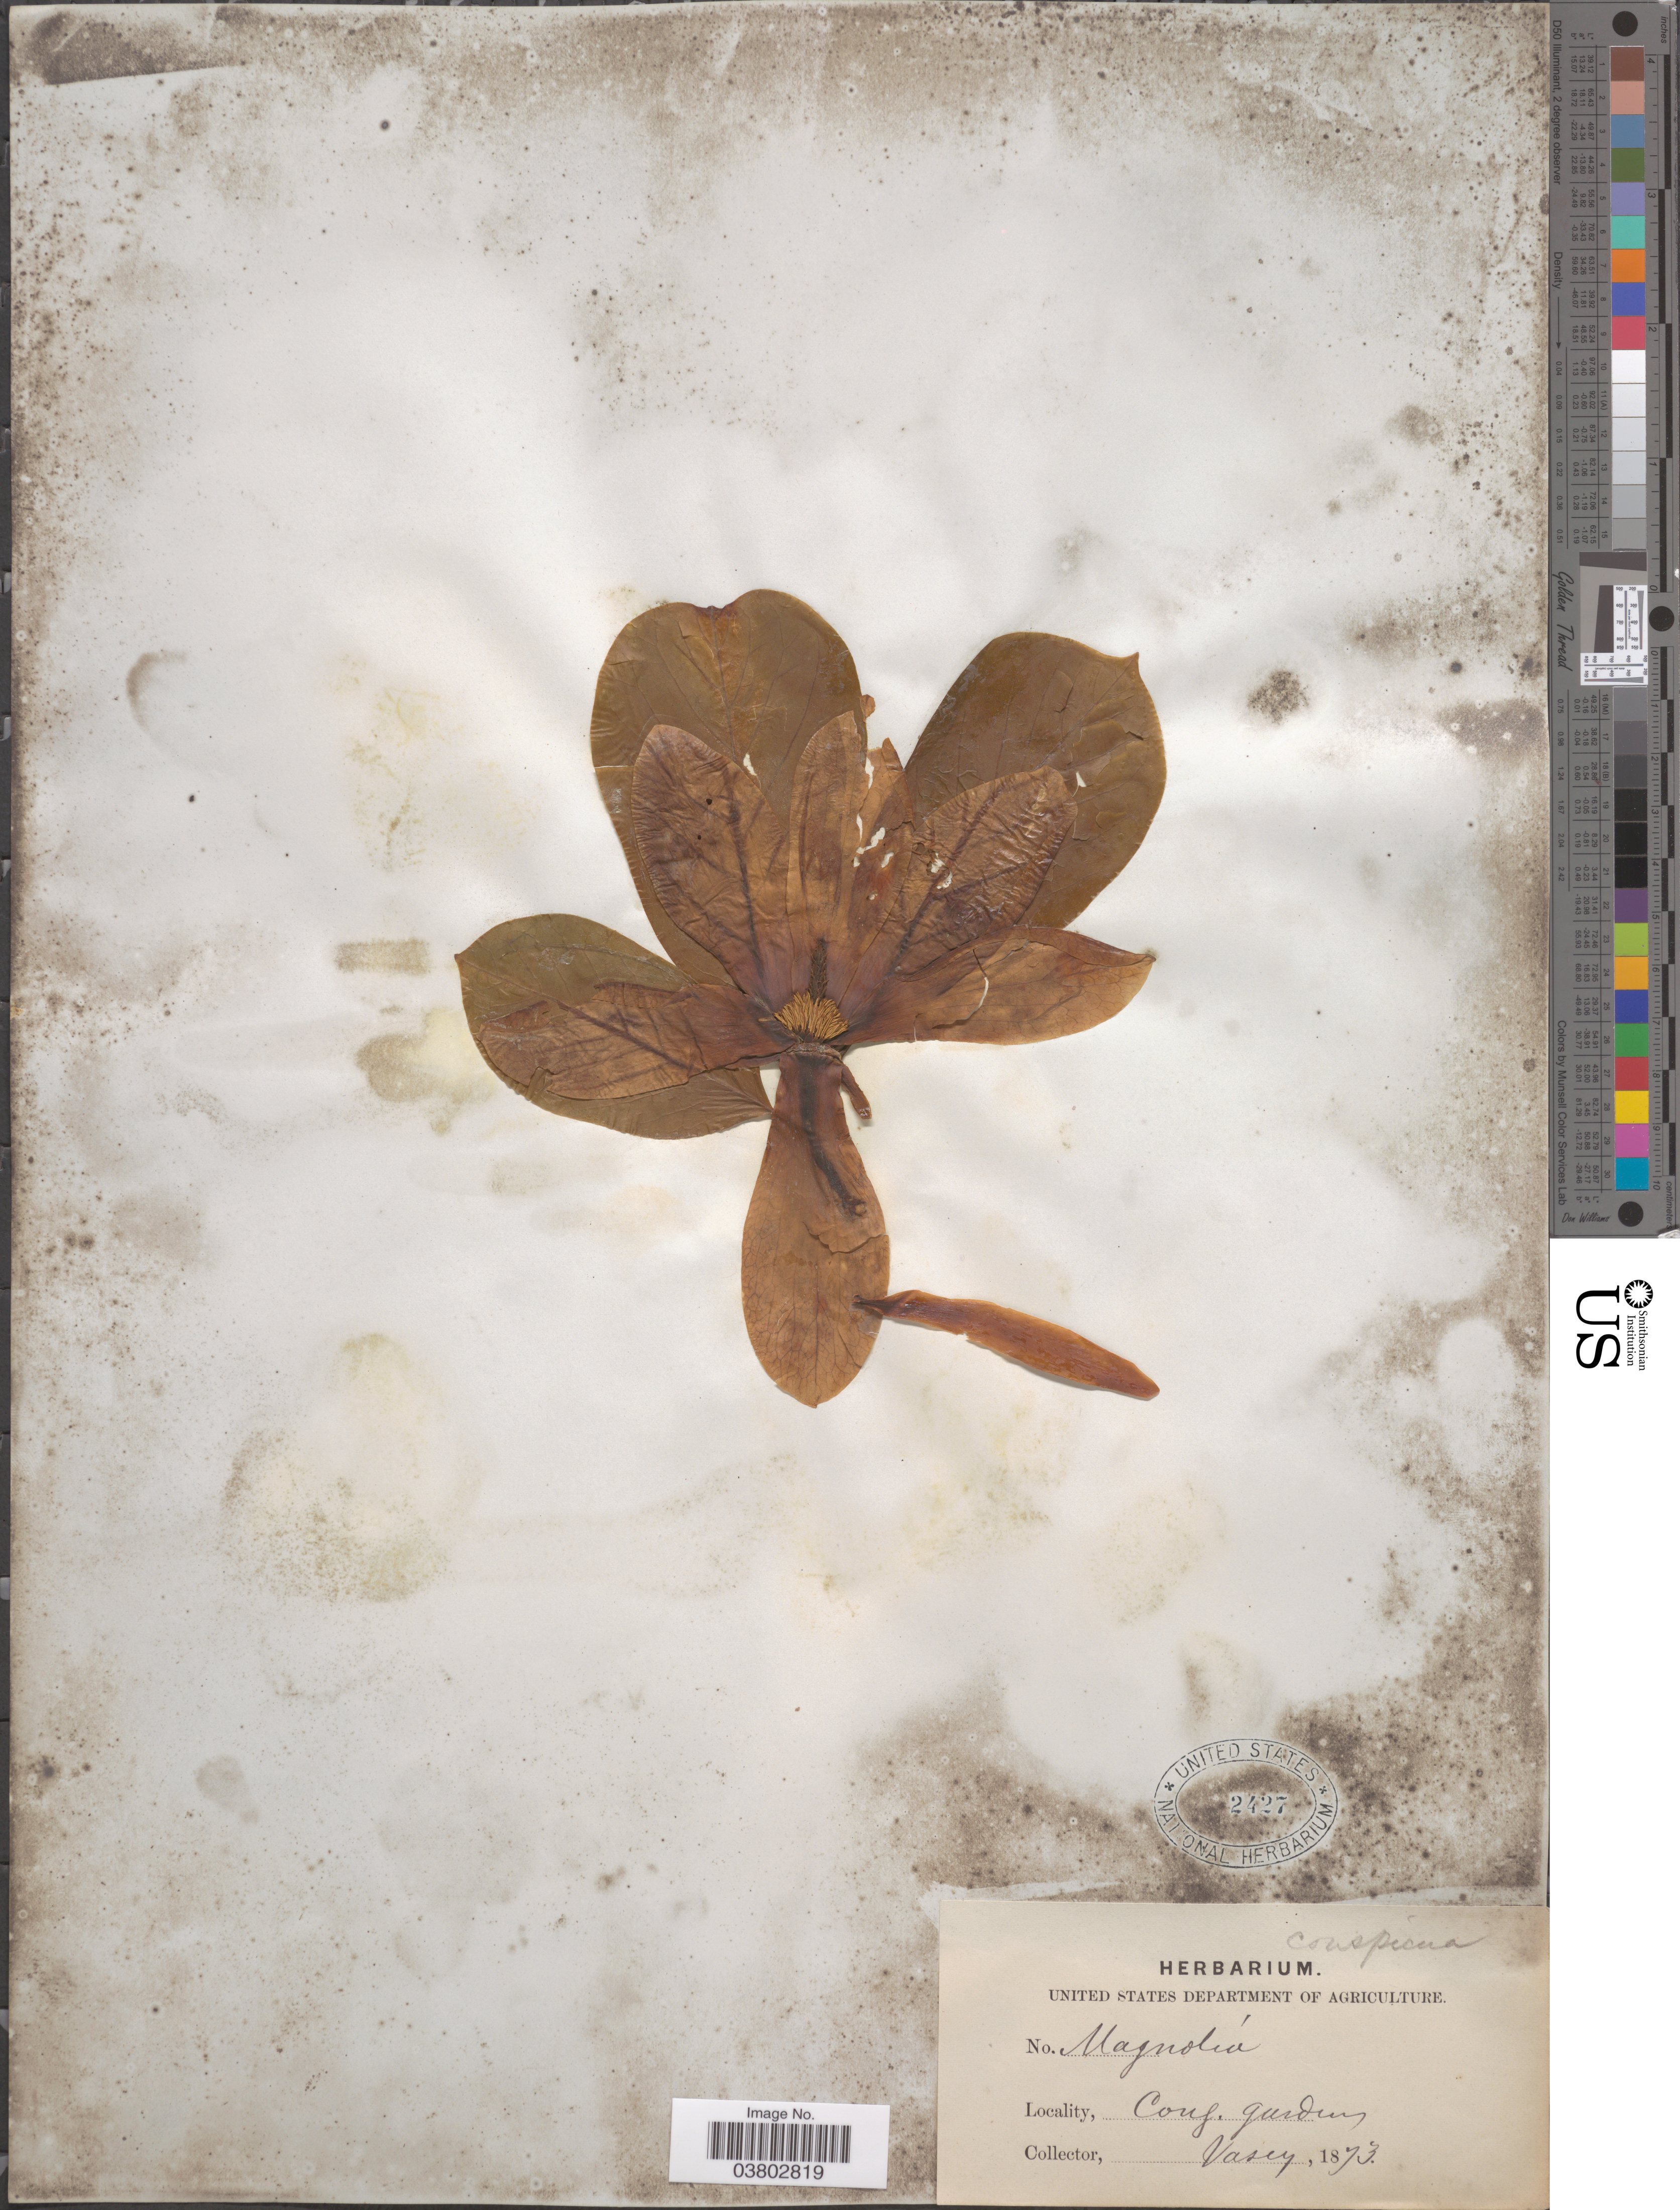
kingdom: Plantae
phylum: Tracheophyta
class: Magnoliopsida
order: Magnoliales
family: Magnoliaceae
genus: Magnolia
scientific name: Magnolia conspicua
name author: Salisb.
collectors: Vasey, --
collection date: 1873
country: United States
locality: Cong. gardens.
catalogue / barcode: US 2427